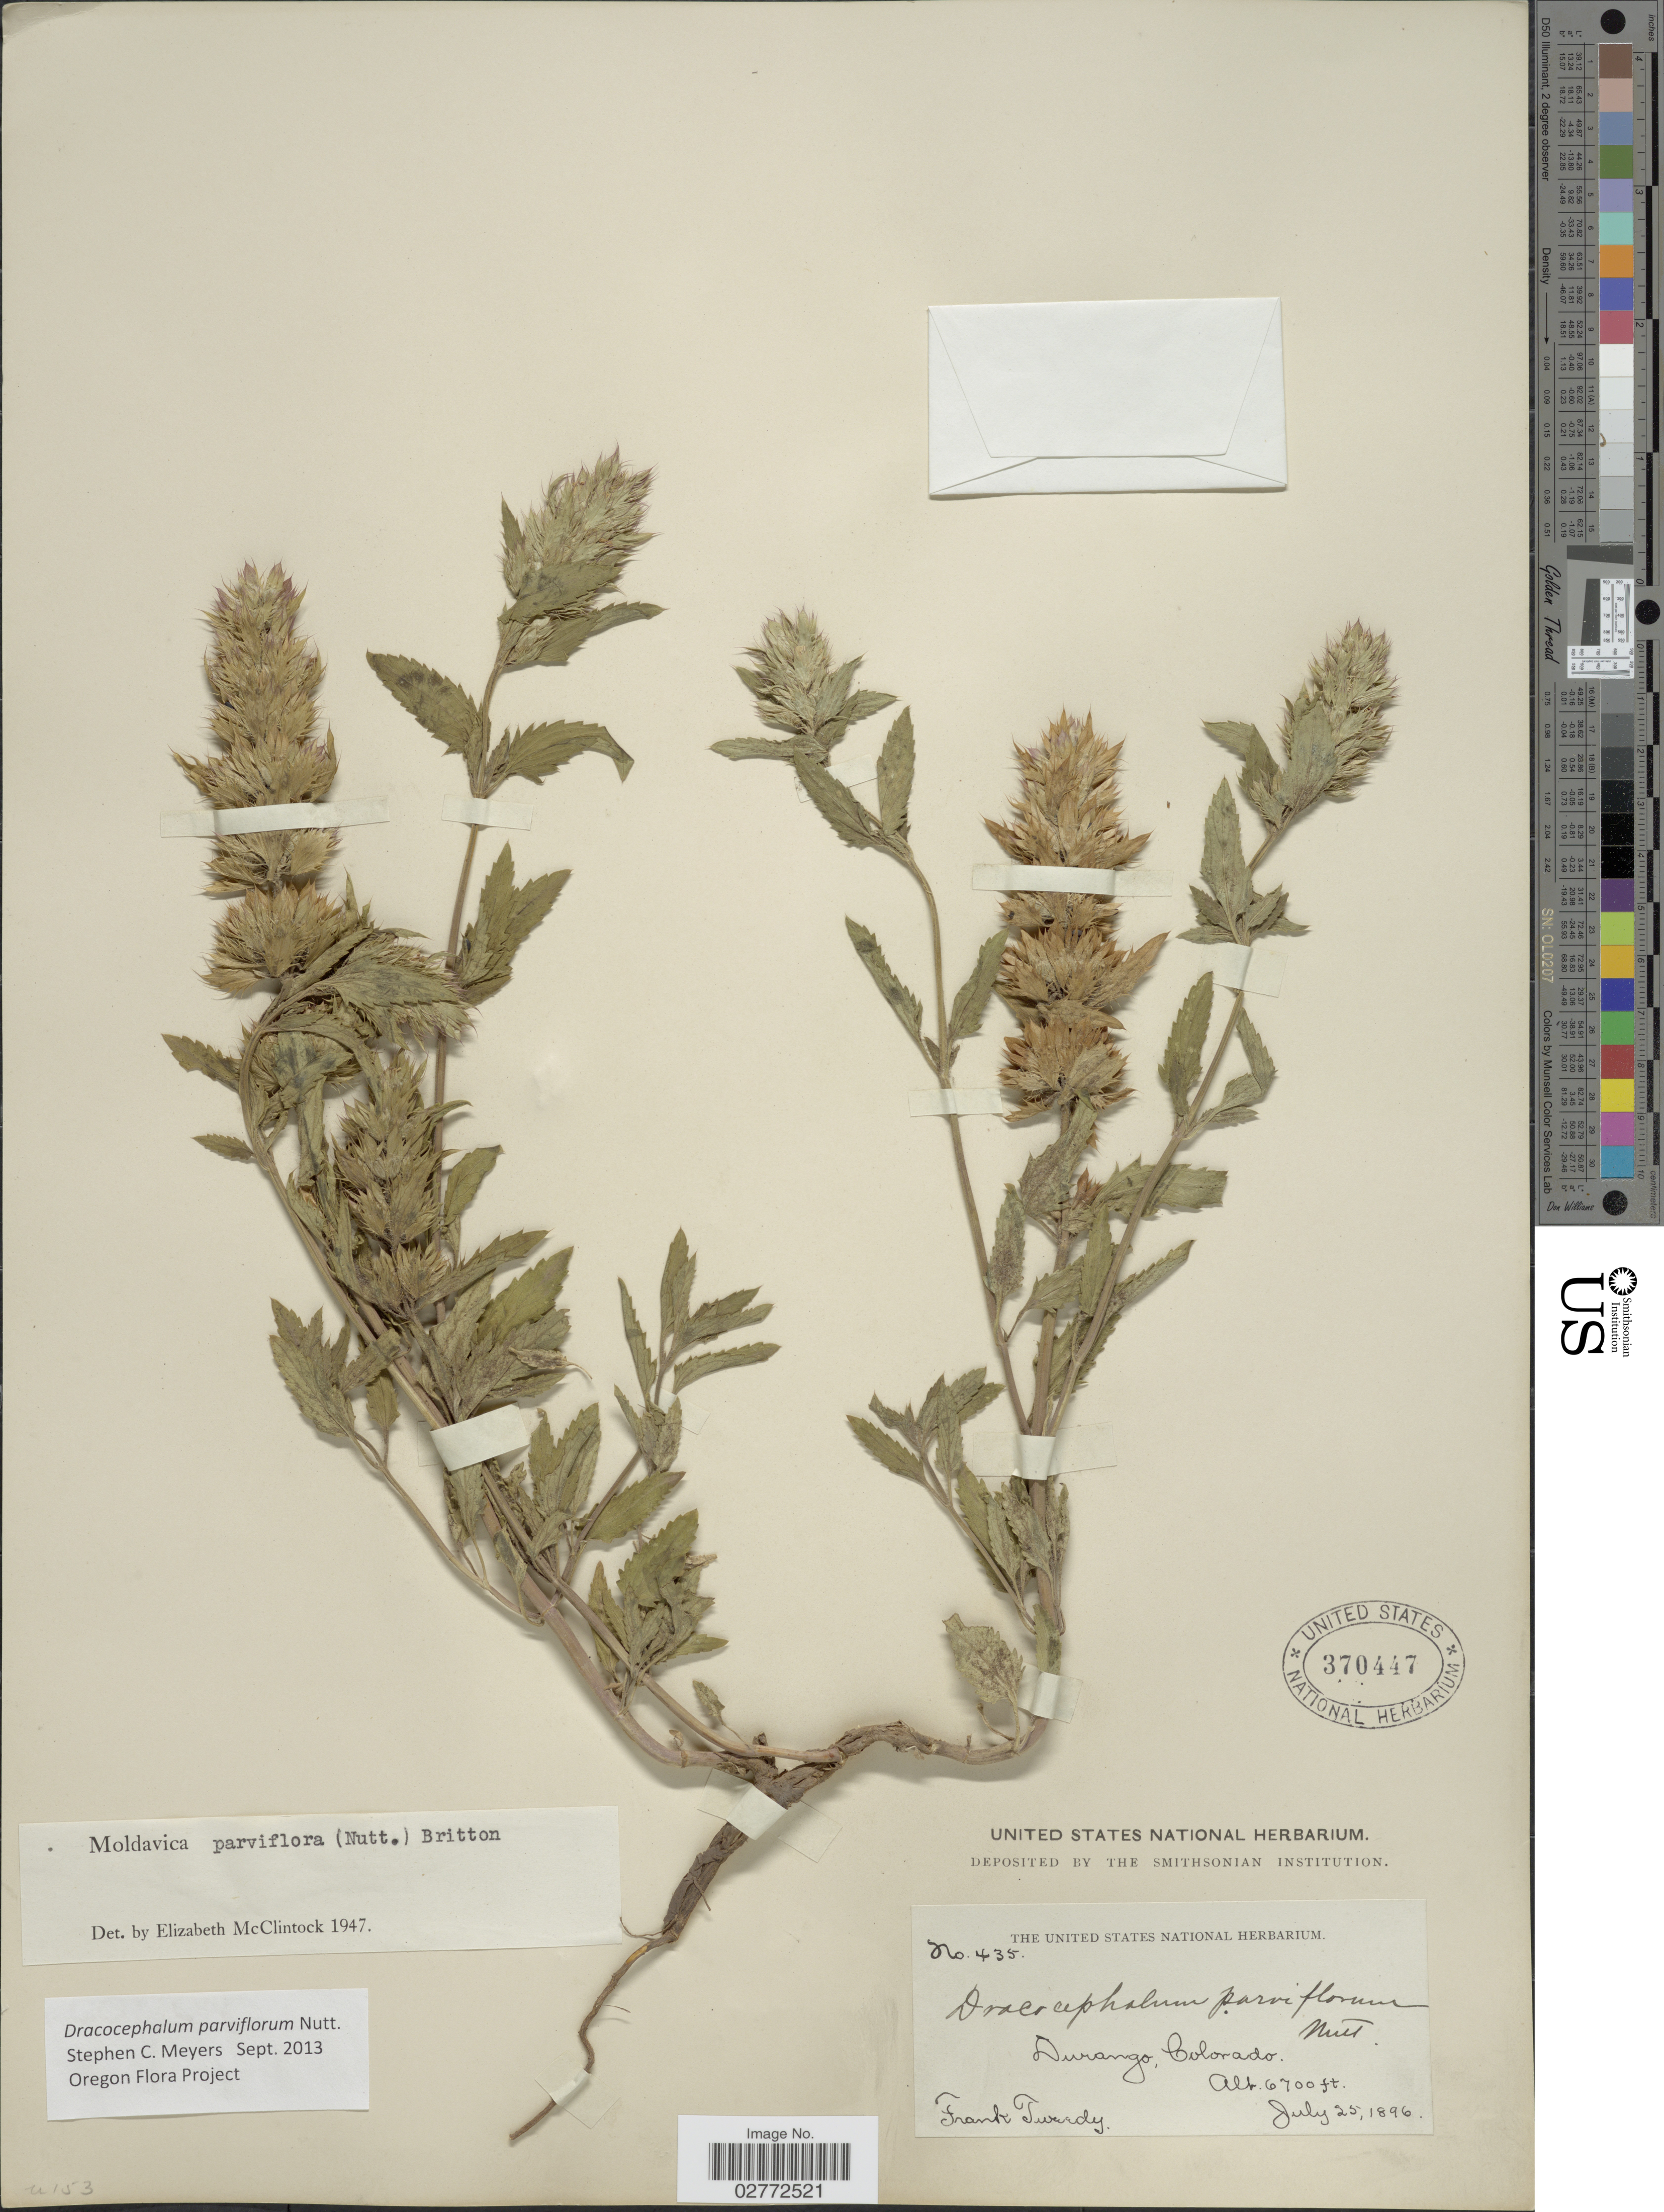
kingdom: Plantae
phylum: Tracheophyta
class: Magnoliopsida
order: Lamiales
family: Lamiaceae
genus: Dracocephalum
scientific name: Dracocephalum parviflorum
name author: Nutt.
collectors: F. Tweedy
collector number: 435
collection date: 1896-07-25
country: United States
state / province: Colorado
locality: Durango.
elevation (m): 2042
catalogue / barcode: US 370447